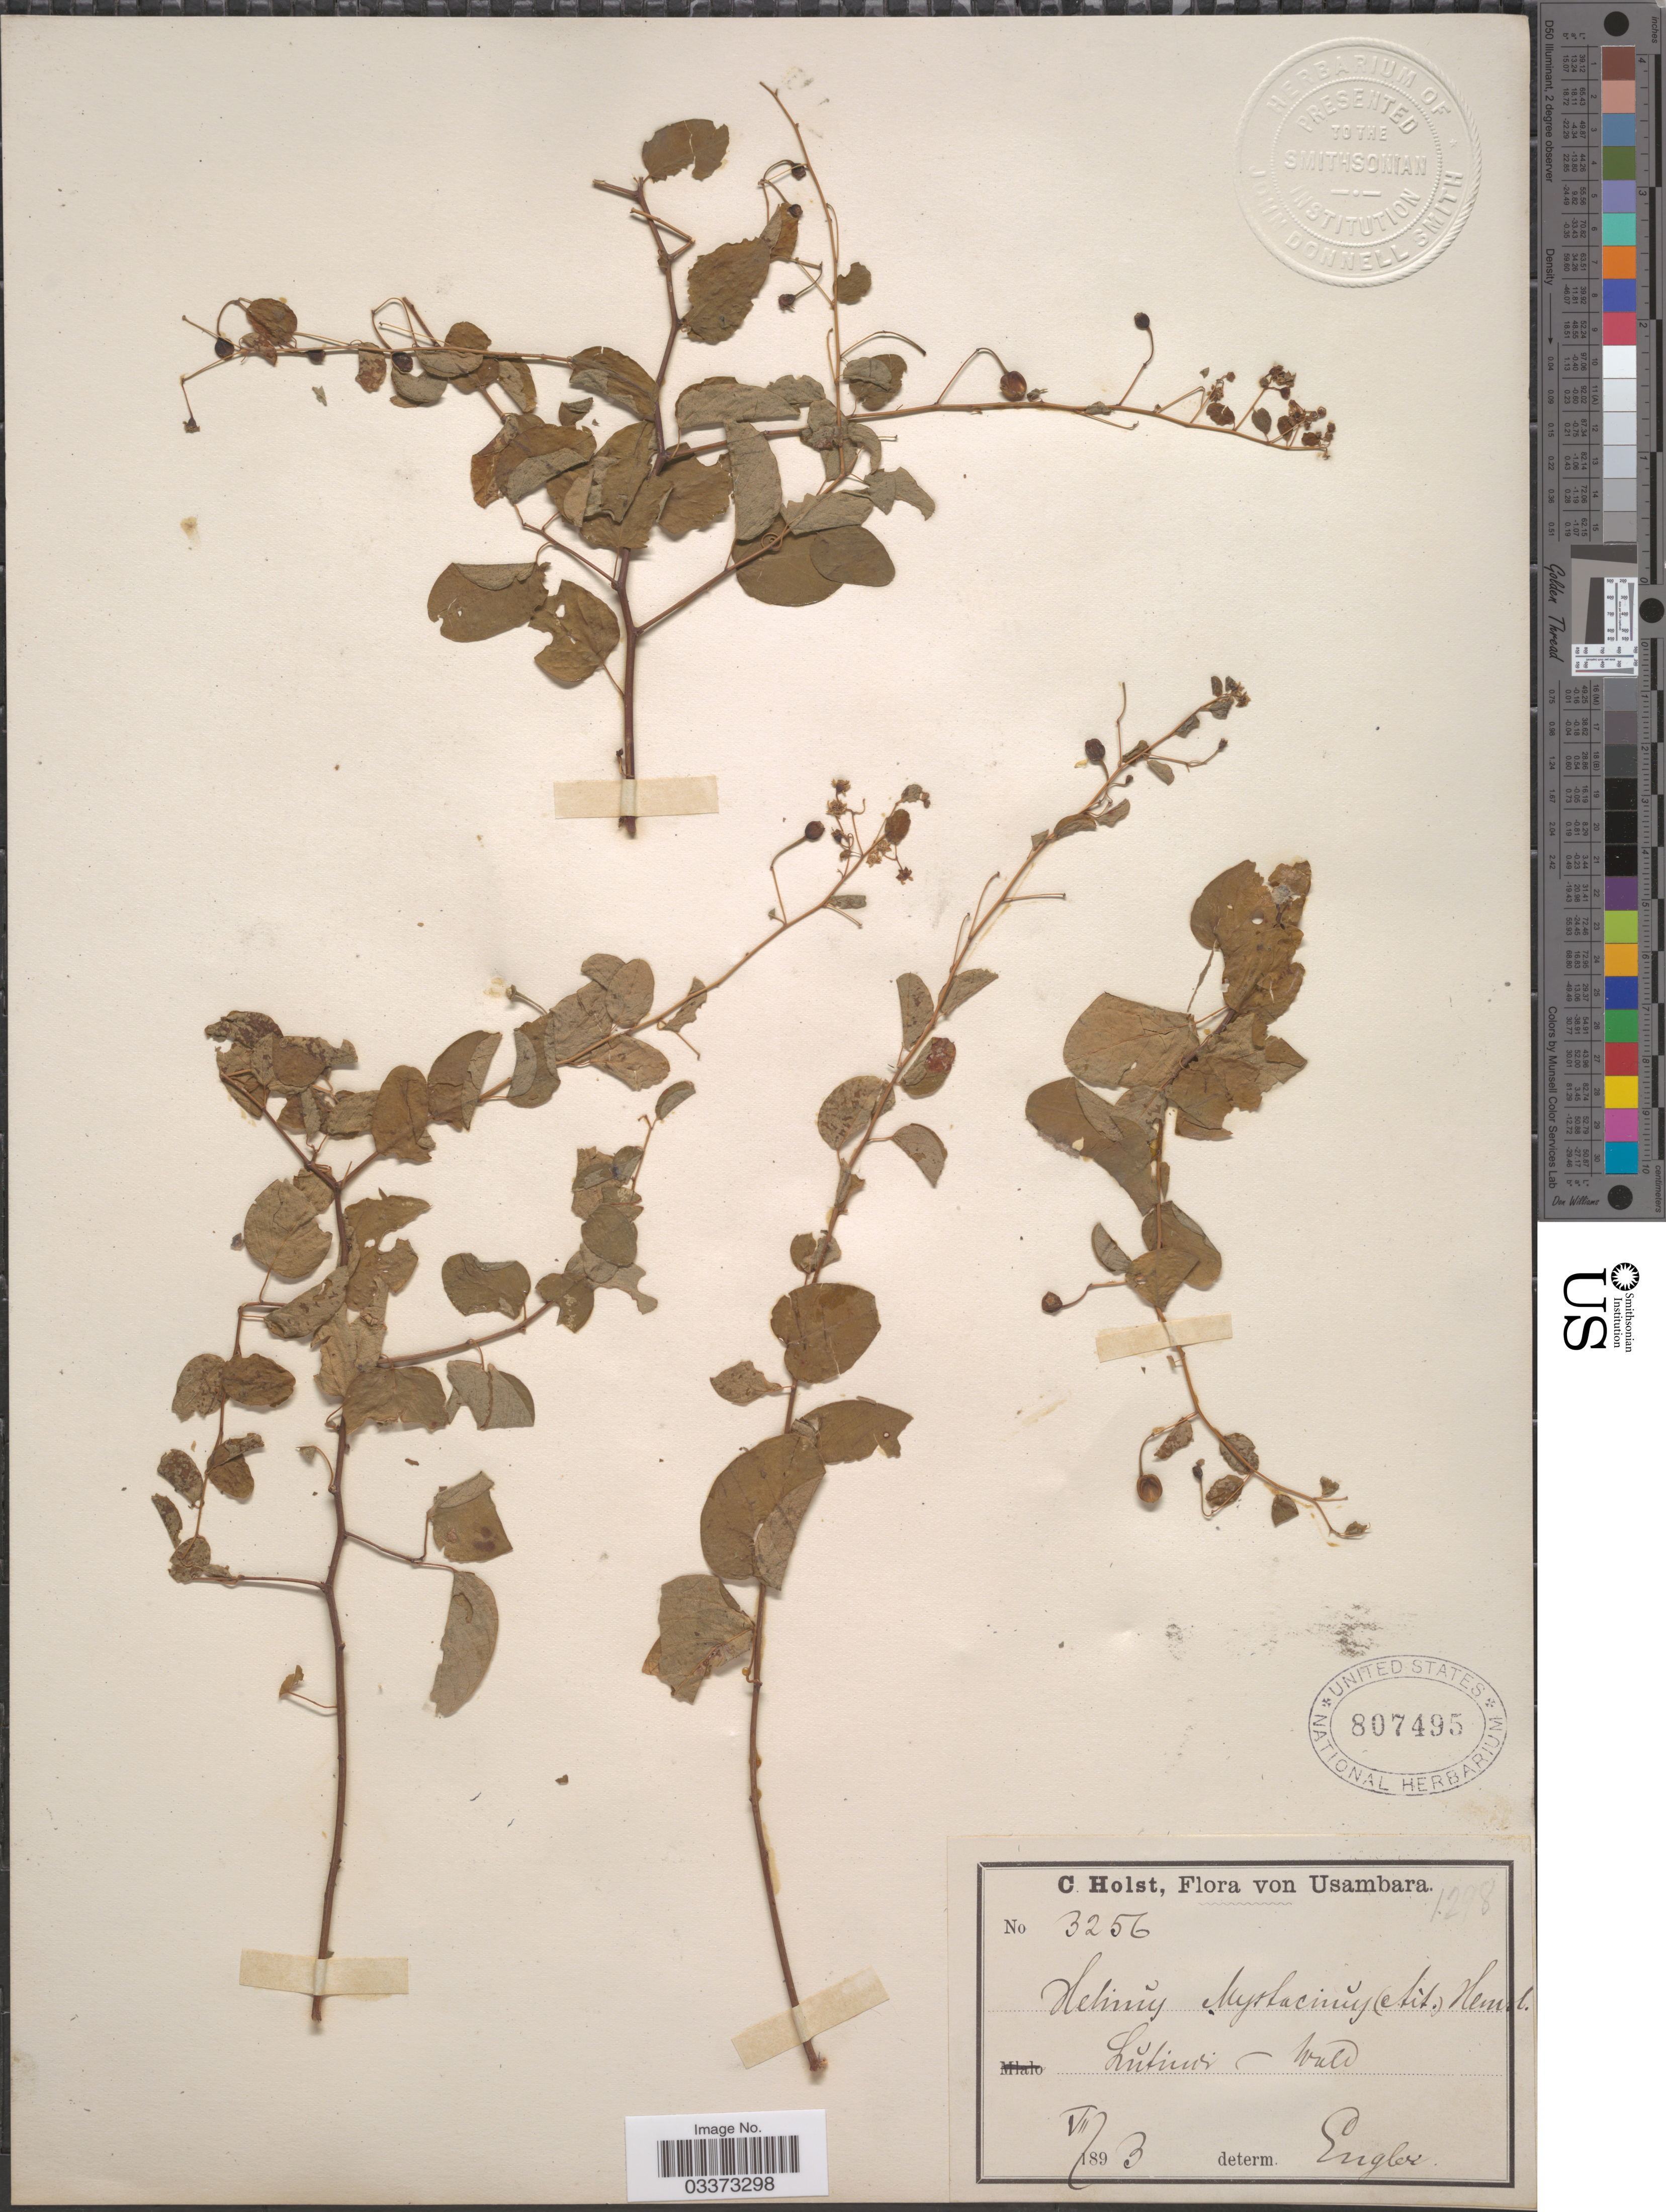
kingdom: Plantae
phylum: Tracheophyta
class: Magnoliopsida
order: Rosales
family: Rhamnaceae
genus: Helinus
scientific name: Helinus mystacinus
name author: (Aiton) E. Mey. ex Steud.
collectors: C. H. Holst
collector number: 3256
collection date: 1893-07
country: Tanzania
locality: Usambara. Lutindi.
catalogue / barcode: US 807495